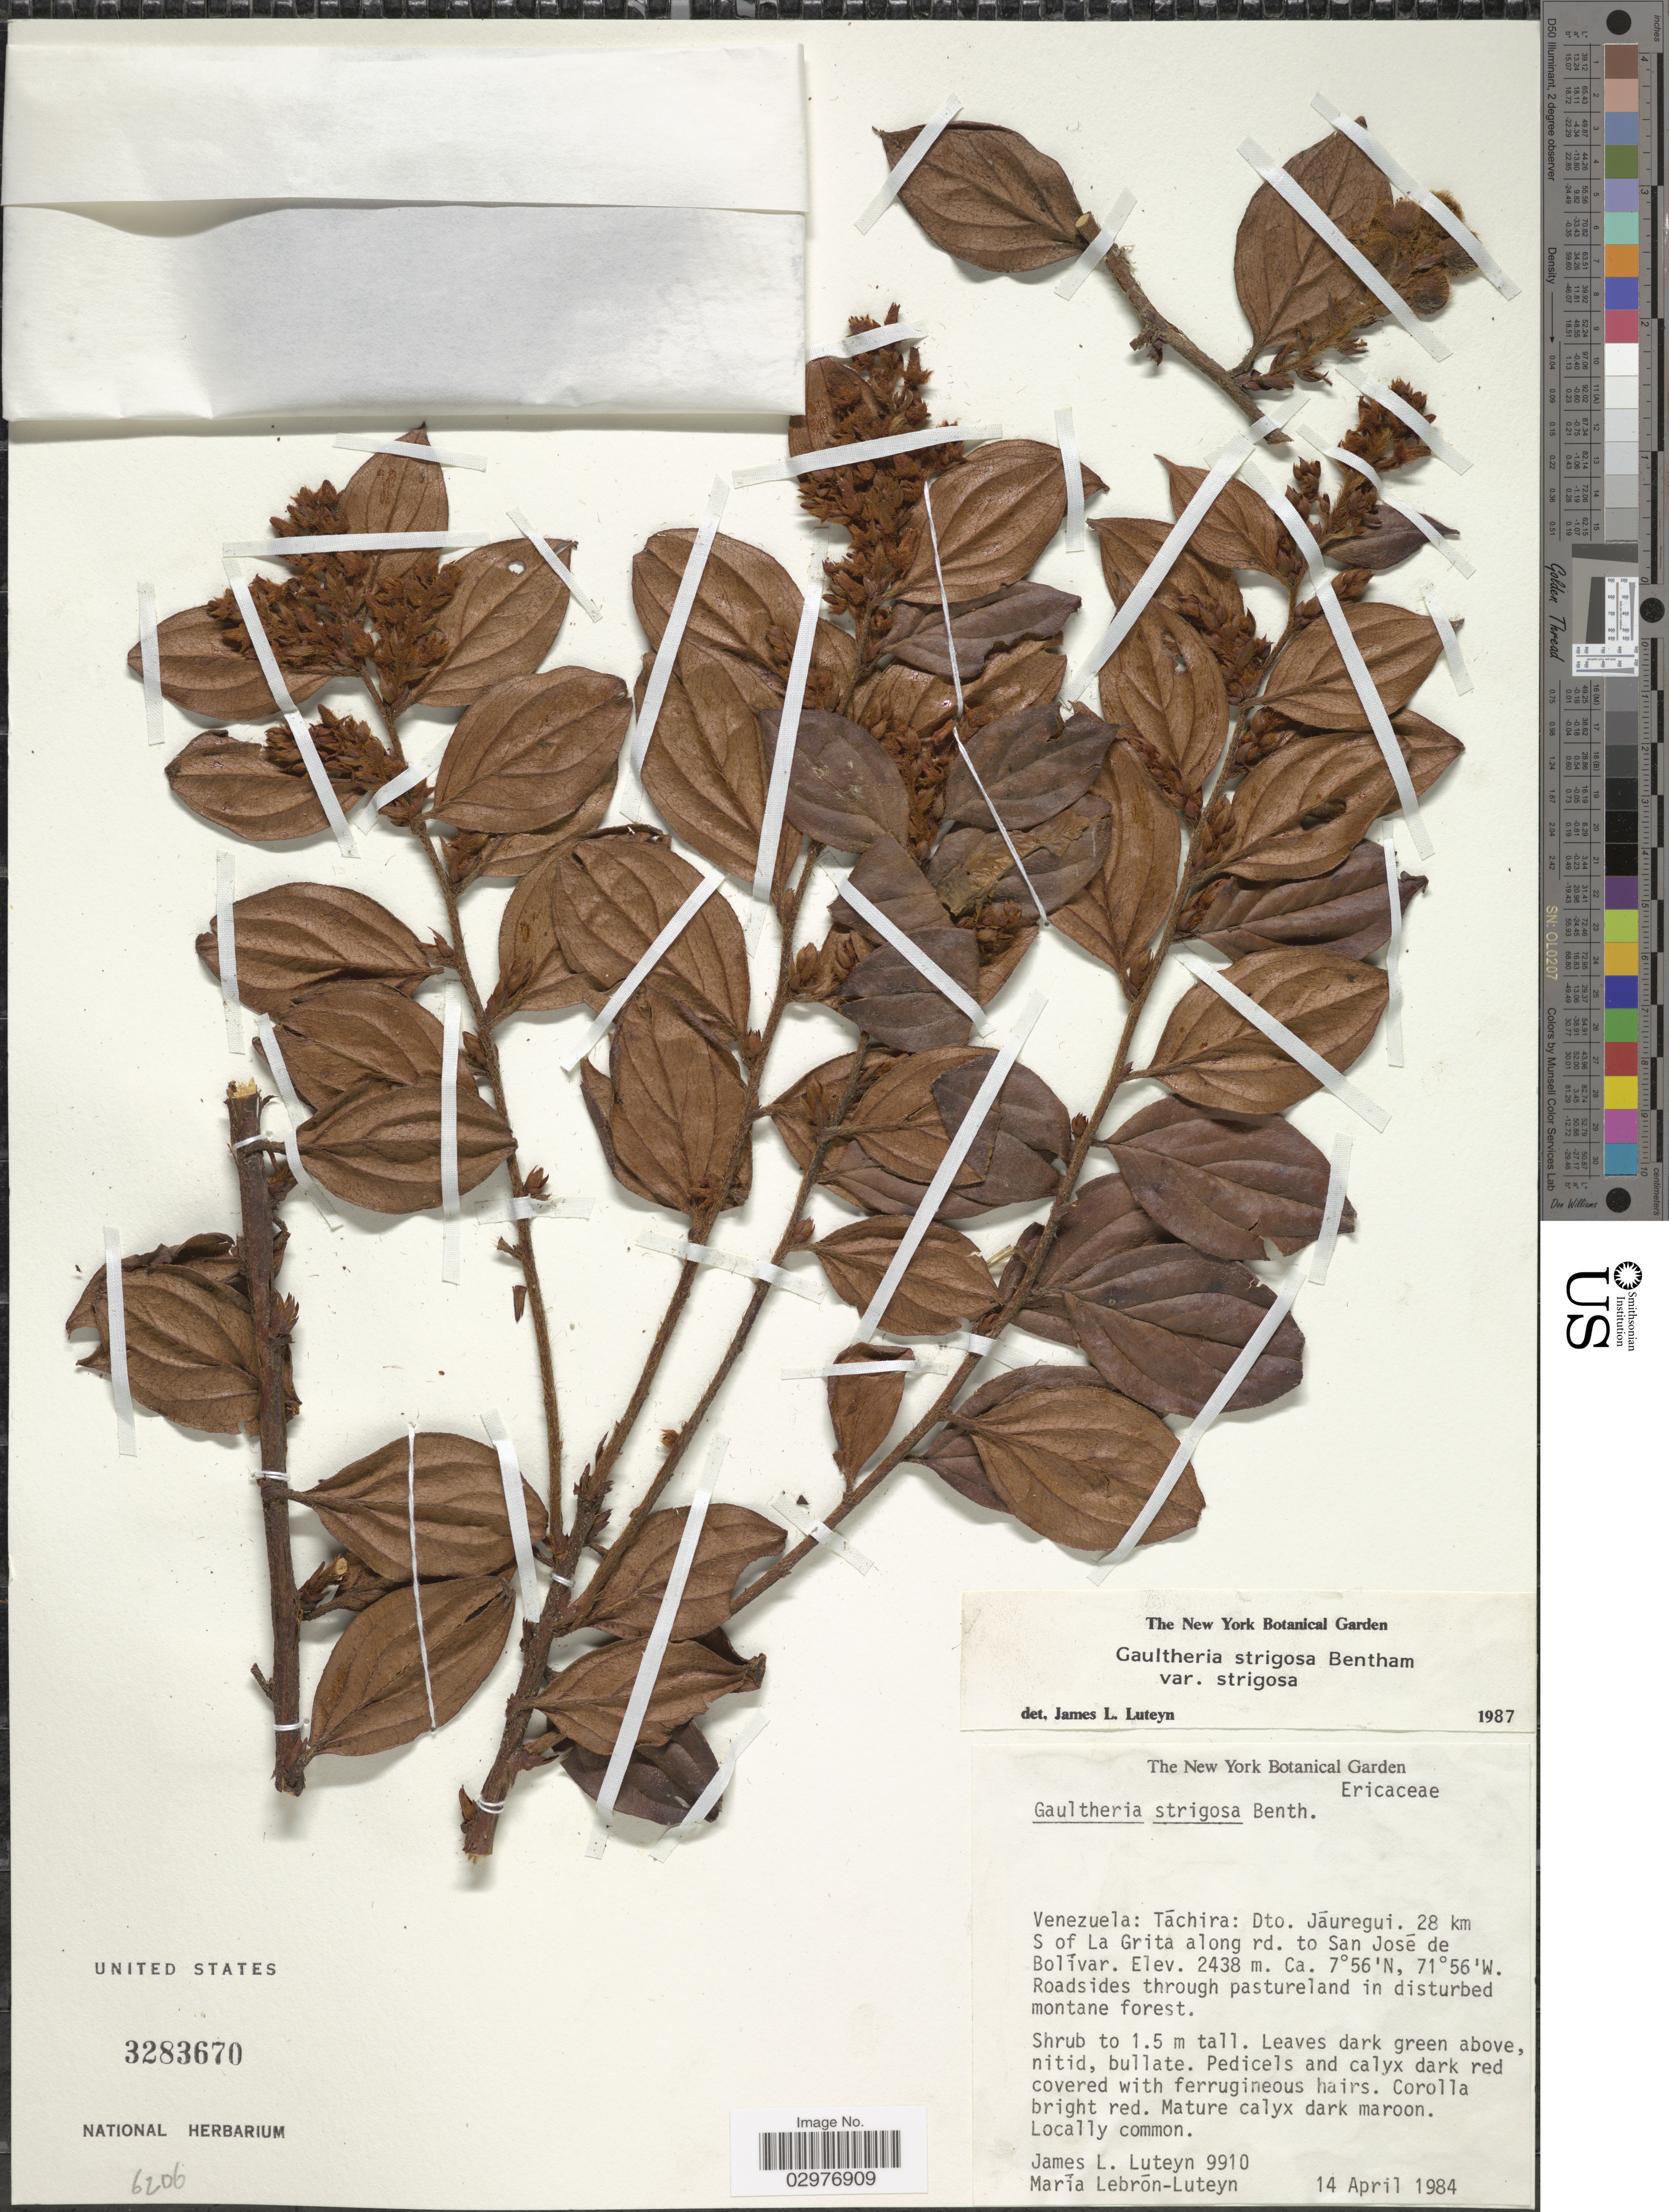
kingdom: Plantae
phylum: Tracheophyta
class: Magnoliopsida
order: Ericales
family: Ericaceae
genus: Gaultheria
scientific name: Gaultheria strigosa var. strigosa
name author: Benth.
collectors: J. L. Luteyn & M. L. Lebrón-Luteyn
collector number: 9910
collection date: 1984-04-14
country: Venezuela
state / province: Tachira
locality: Táchira: Dto. Jáuregui. 28 km S of La Grita along rd. to San José de Bolívar.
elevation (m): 2438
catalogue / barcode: US 3283670